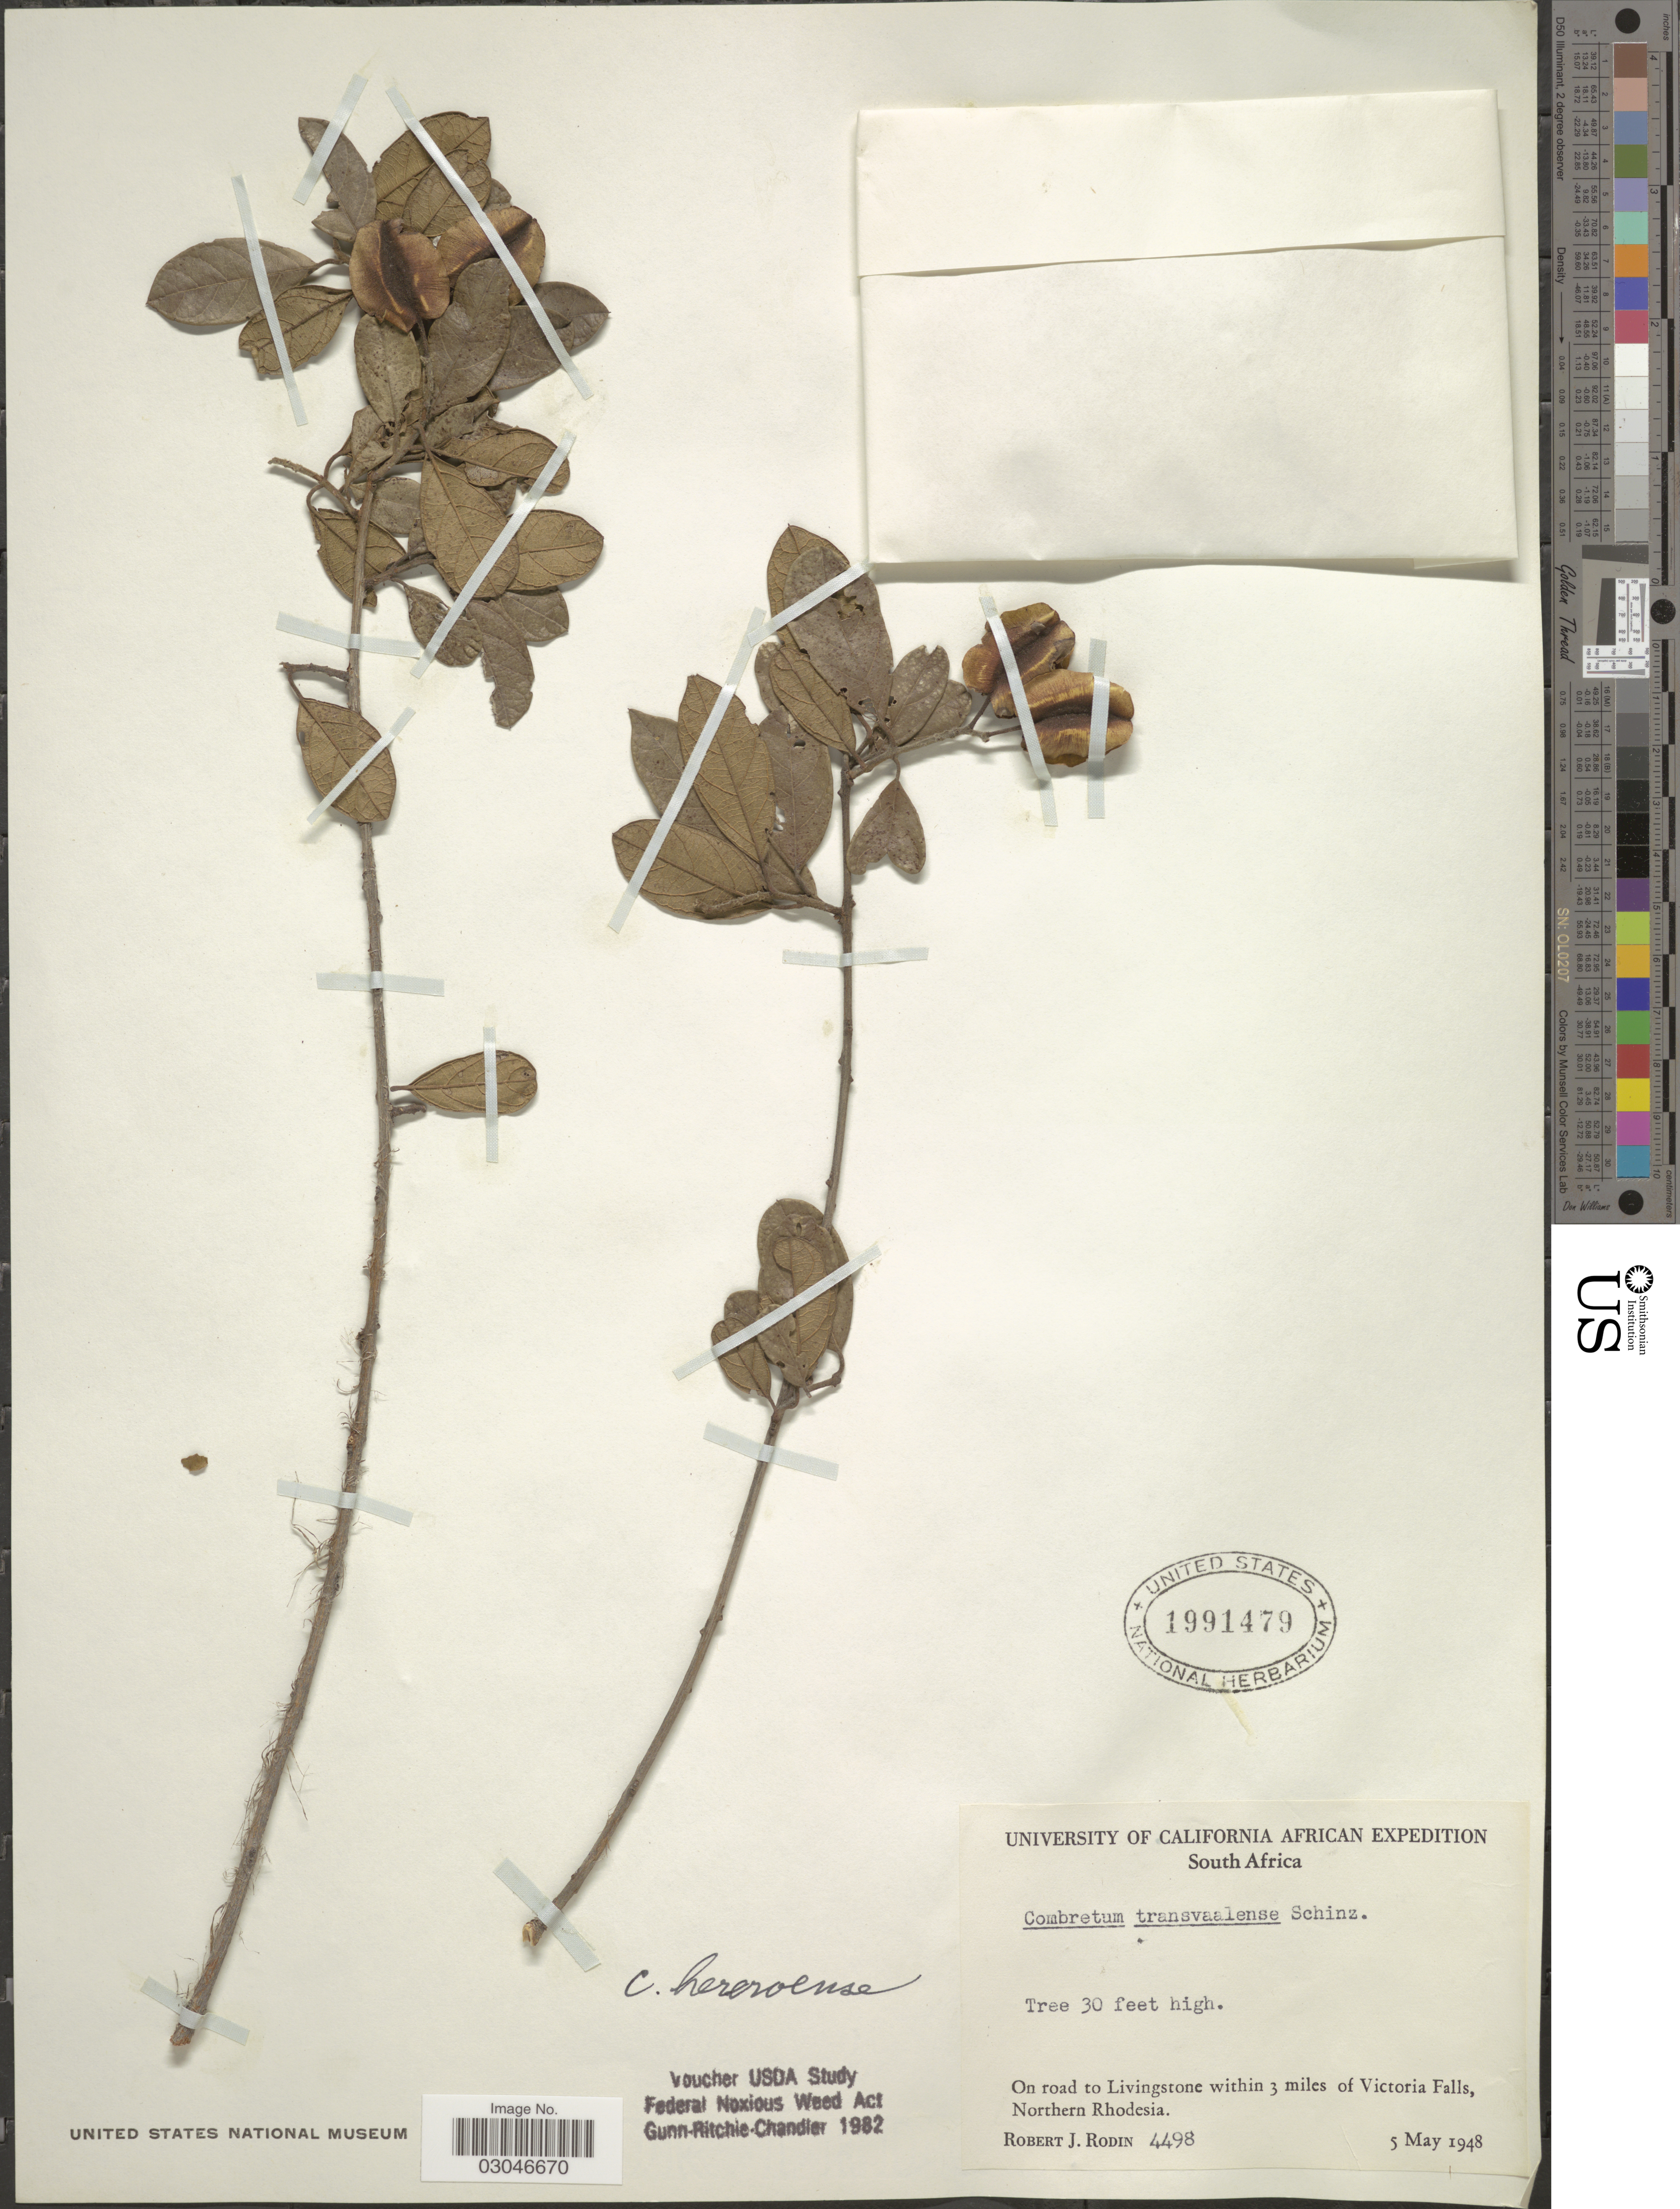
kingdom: Plantae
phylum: Tracheophyta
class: Magnoliopsida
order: Myrtales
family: Combretaceae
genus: Combretum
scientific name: Combretum hereroense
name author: Schinz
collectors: R. J. Rodin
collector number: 4498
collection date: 1948-05-05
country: Zambia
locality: On road to Livingstone within 3 miles of Victoria Falls, Northern Rhodesia.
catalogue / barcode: US 1991479